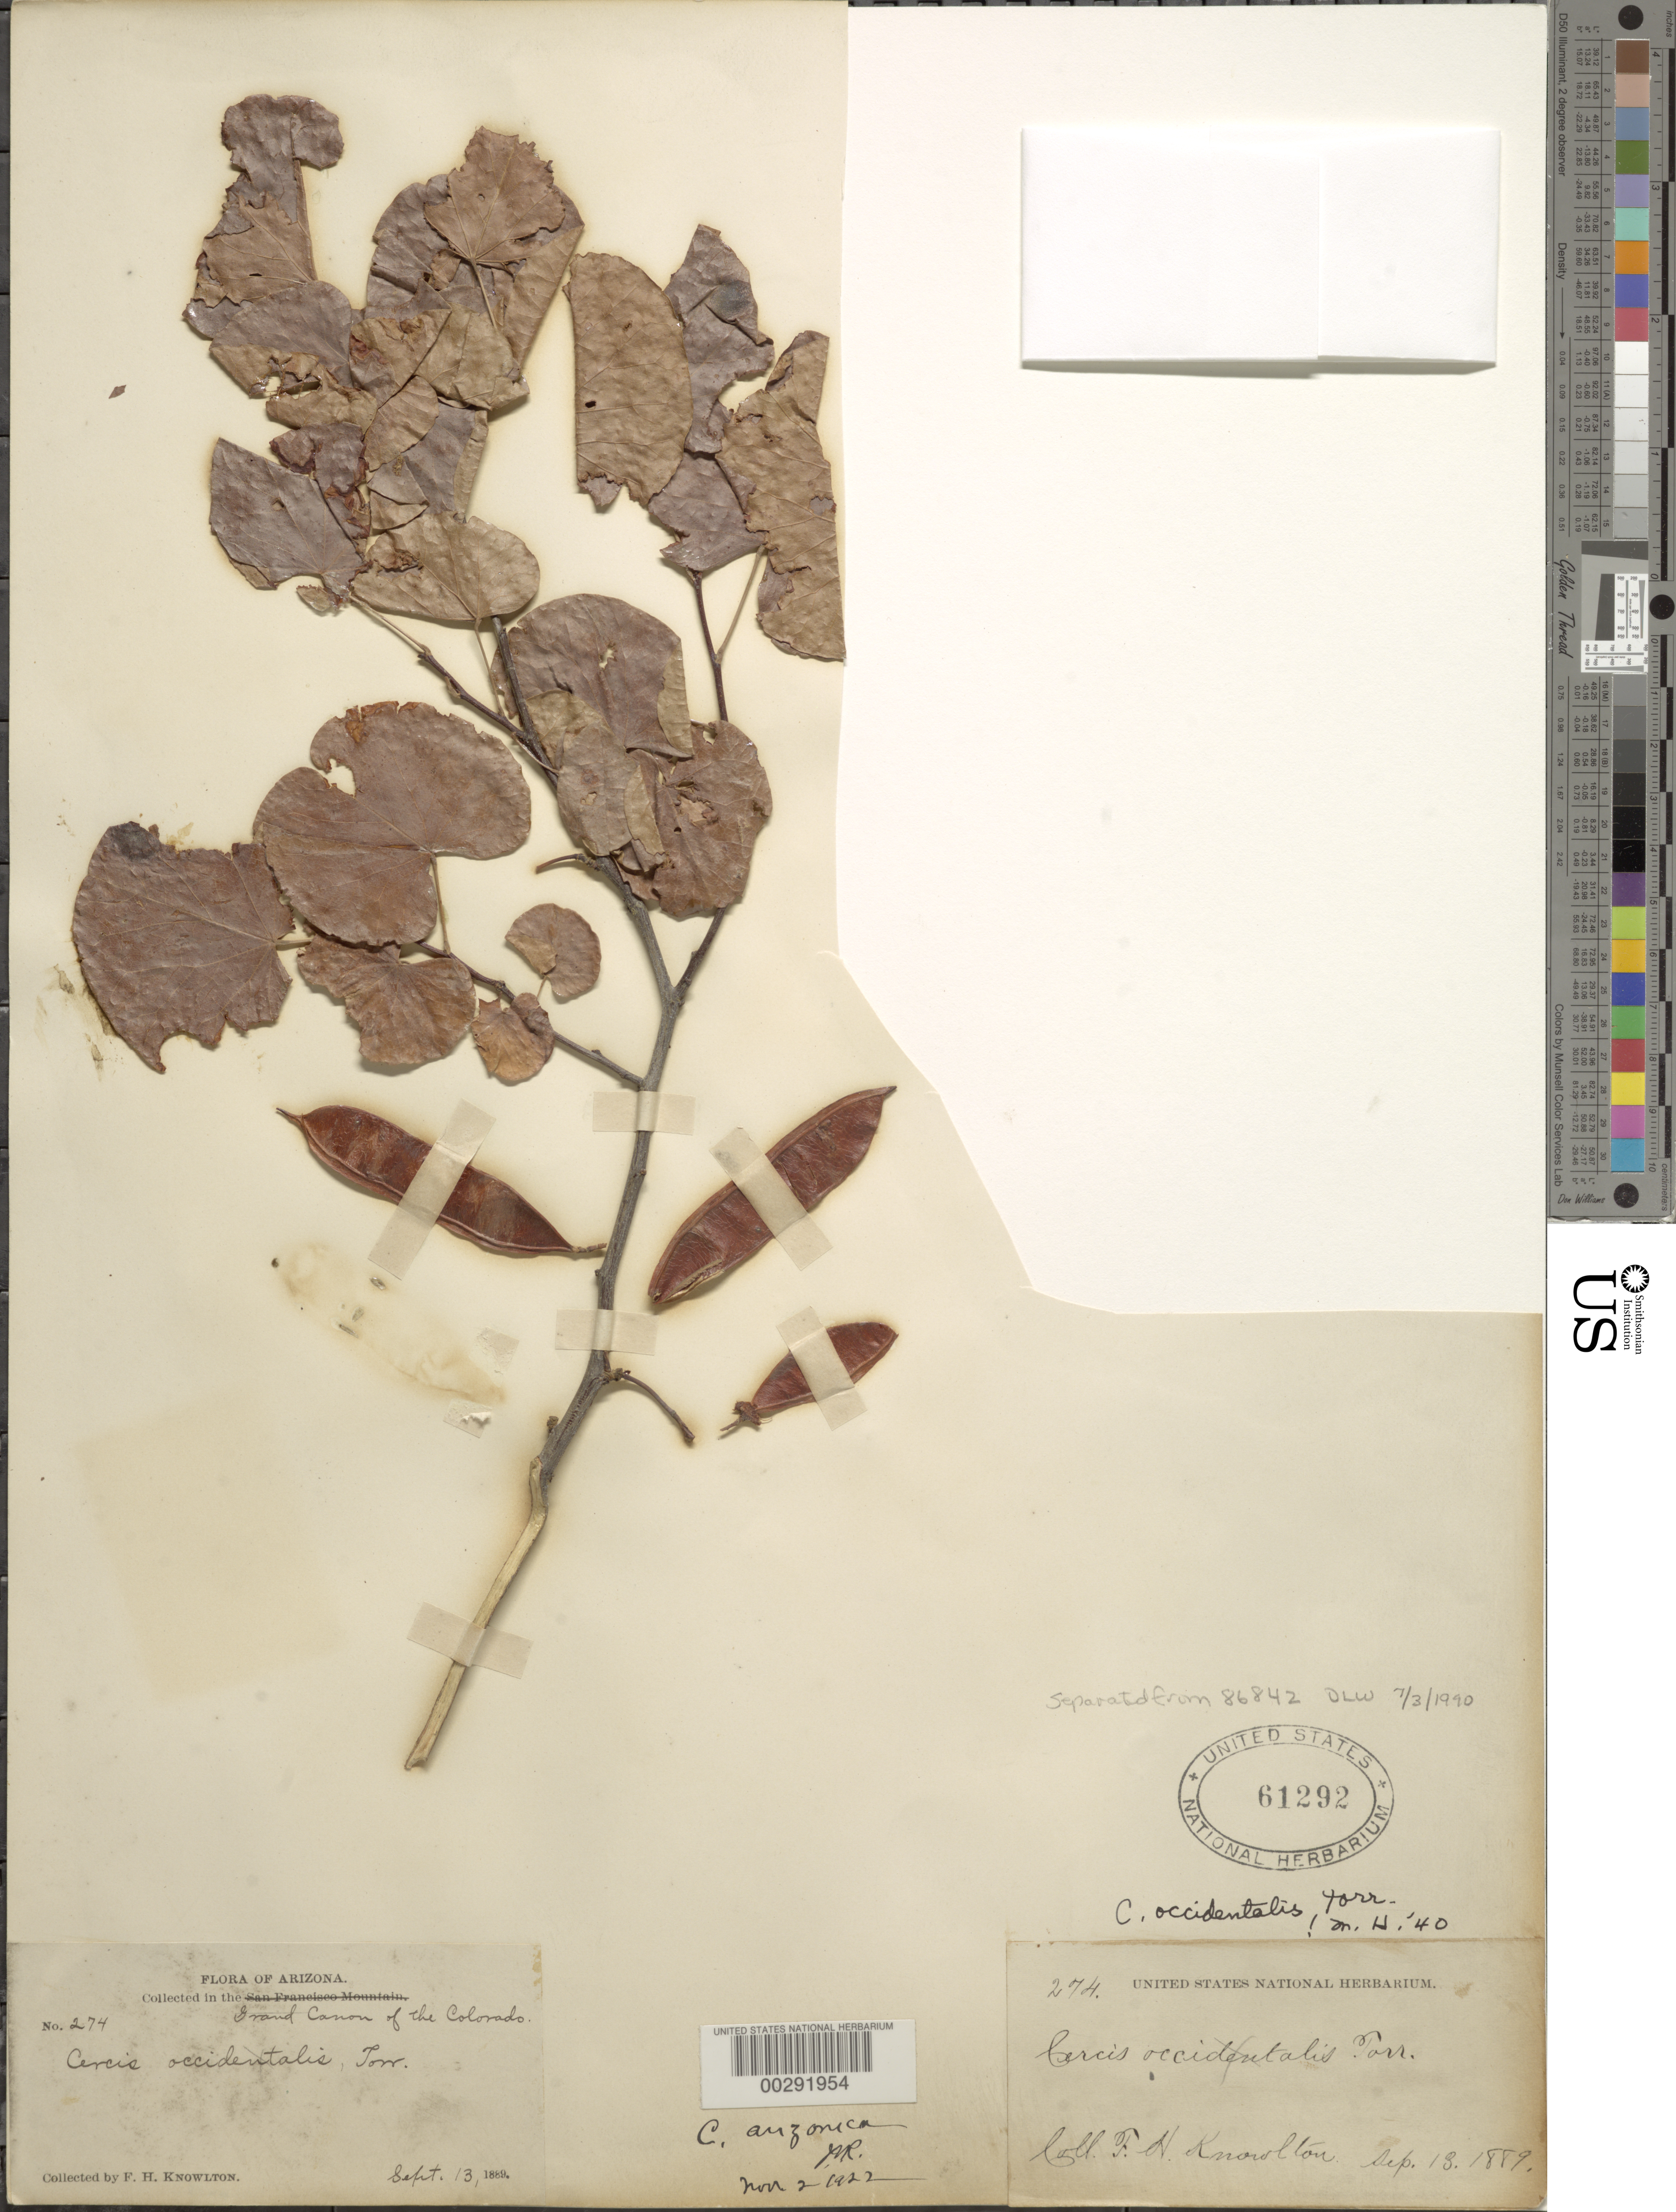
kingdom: Plantae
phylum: Tracheophyta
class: Magnoliopsida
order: Fabales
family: Fabaceae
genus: Cercis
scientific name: Cercis occidentalis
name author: Torr. ex A. Gray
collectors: F. H. Knowlton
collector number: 274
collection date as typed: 13 Sep 1889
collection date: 1889-09-13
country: United States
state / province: Arizona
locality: Grand Canyon of the Colorado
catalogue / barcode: US 61292